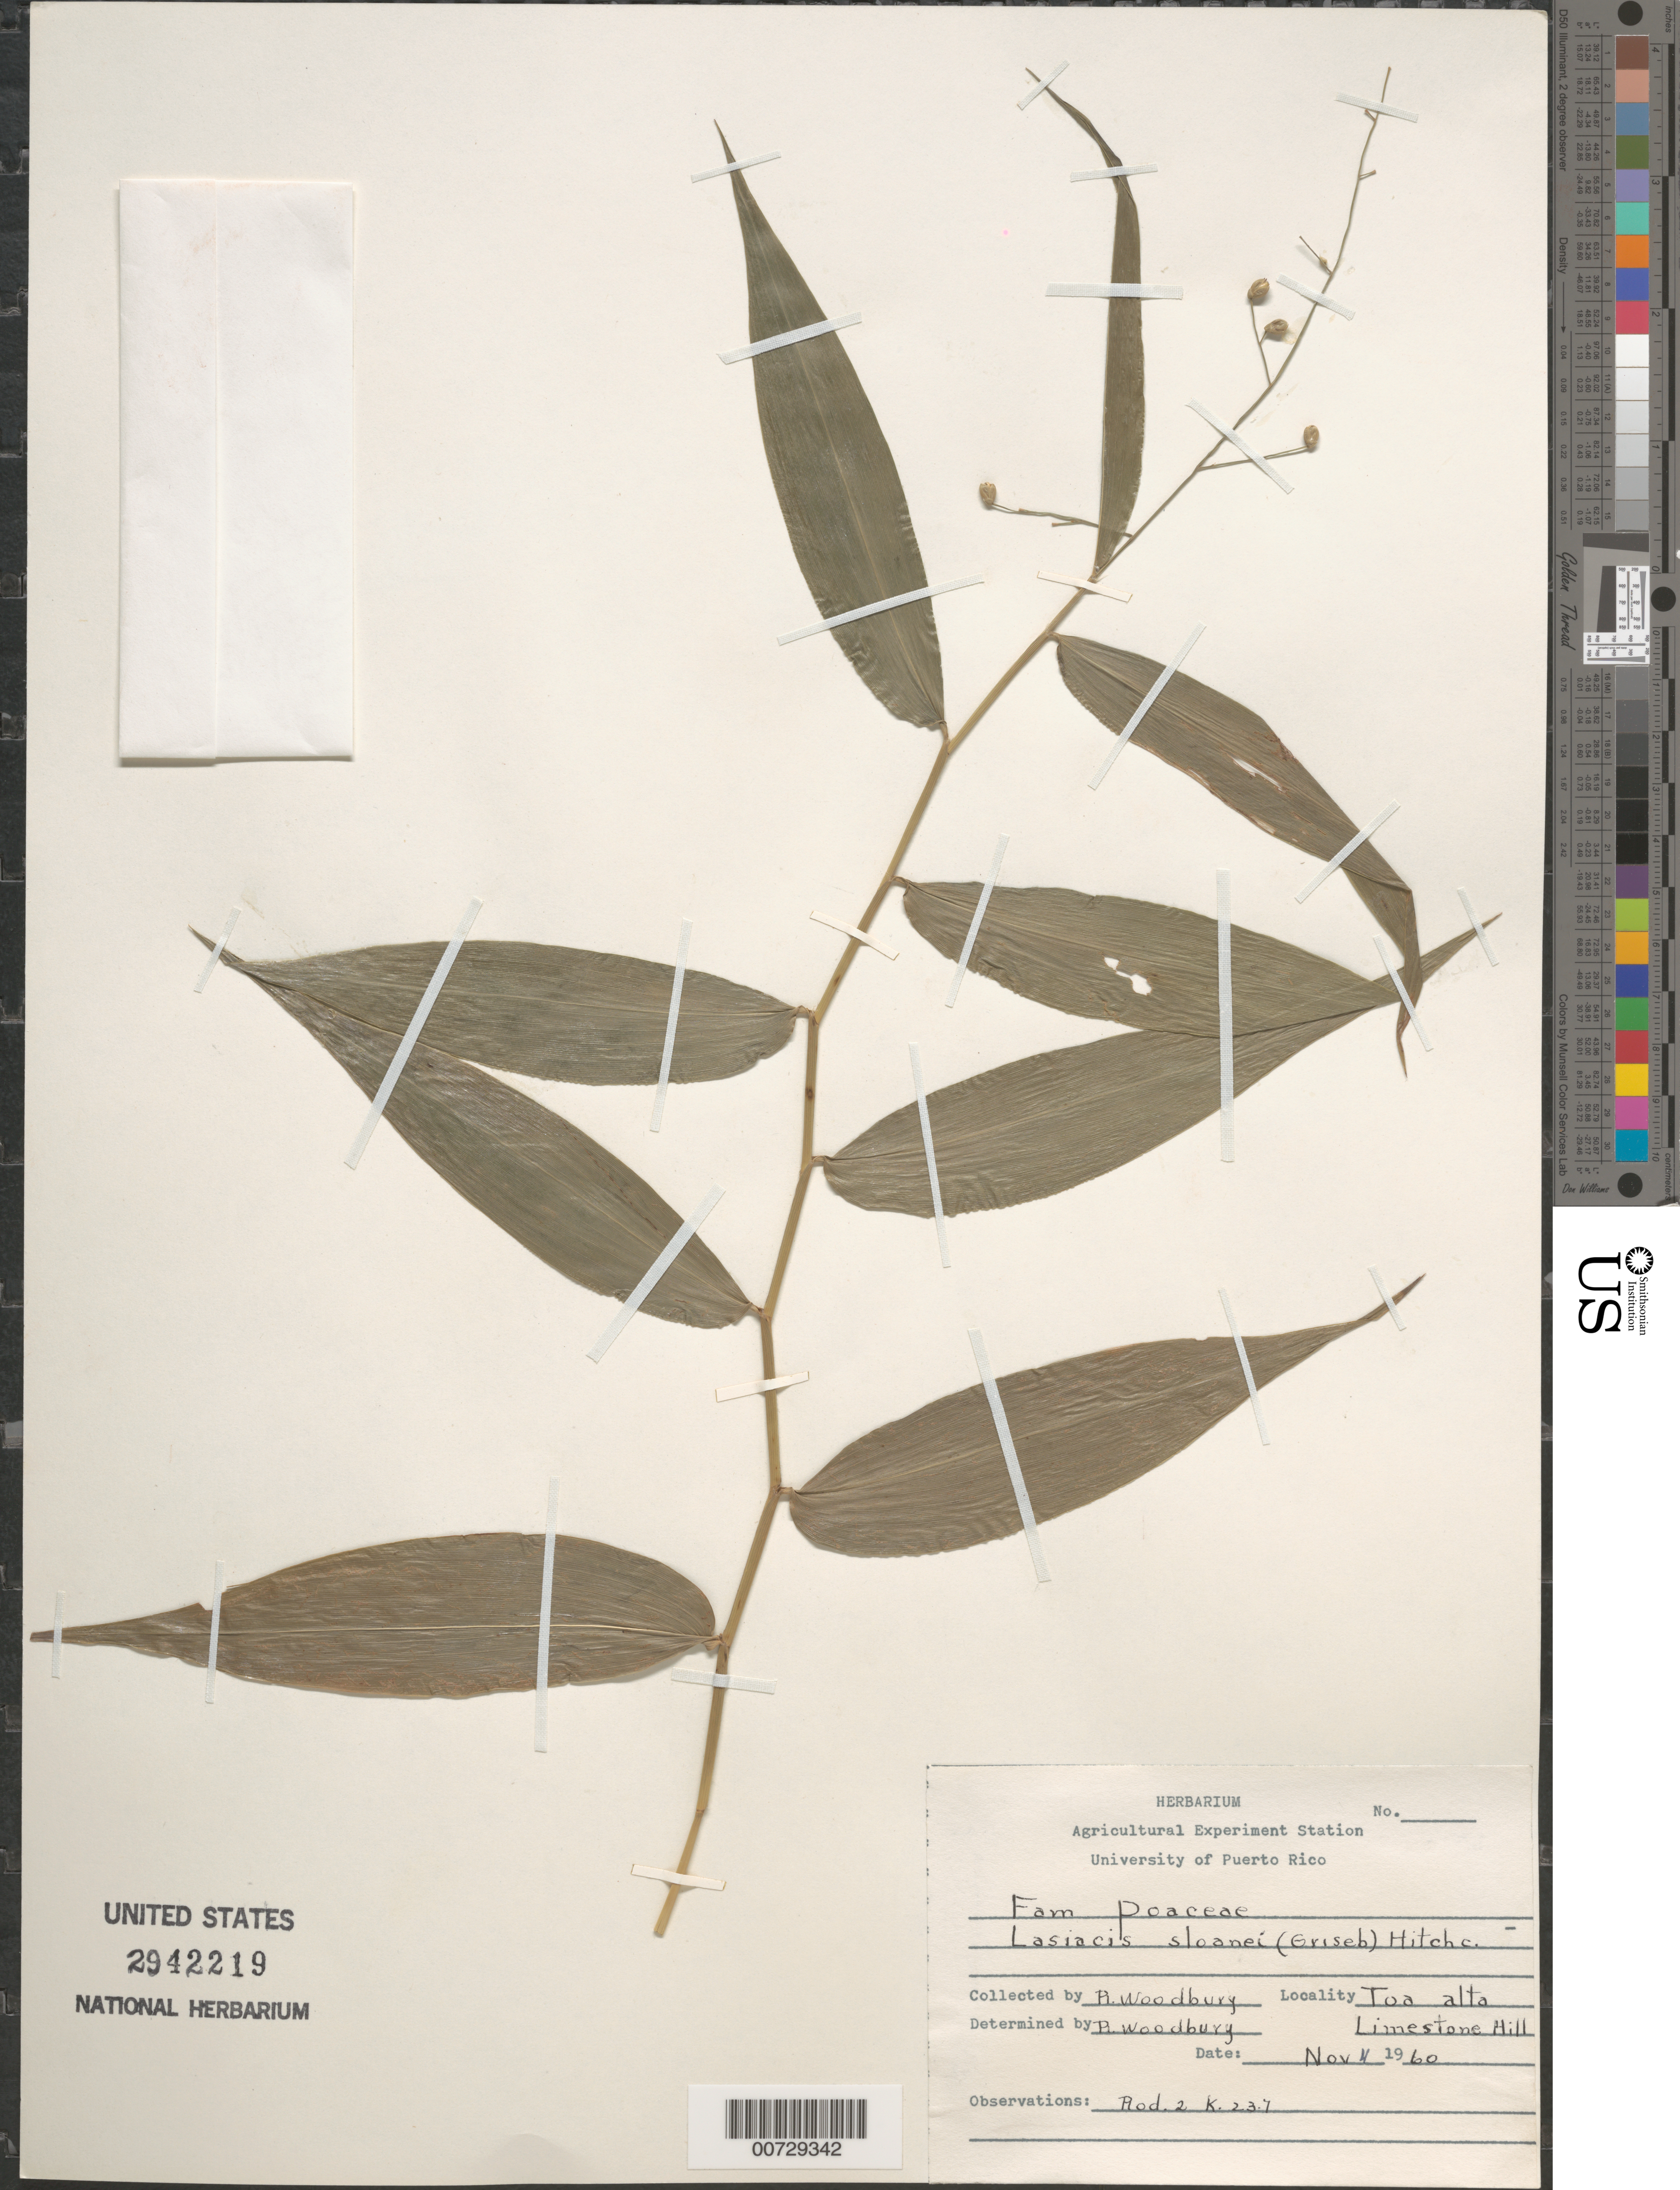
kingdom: Plantae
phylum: Tracheophyta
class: Liliopsida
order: Poales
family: Poaceae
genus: Lasiacis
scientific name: Lasiacis sloanei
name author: (Griseb.) Hitchc.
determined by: Woodbury, R. O.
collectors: R. O. Woodbury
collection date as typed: Nov 1960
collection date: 1960-11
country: Puerto Rico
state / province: Toa Alta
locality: Toa alta, Road 2 km 237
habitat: Limestone hill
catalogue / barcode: US 2942219